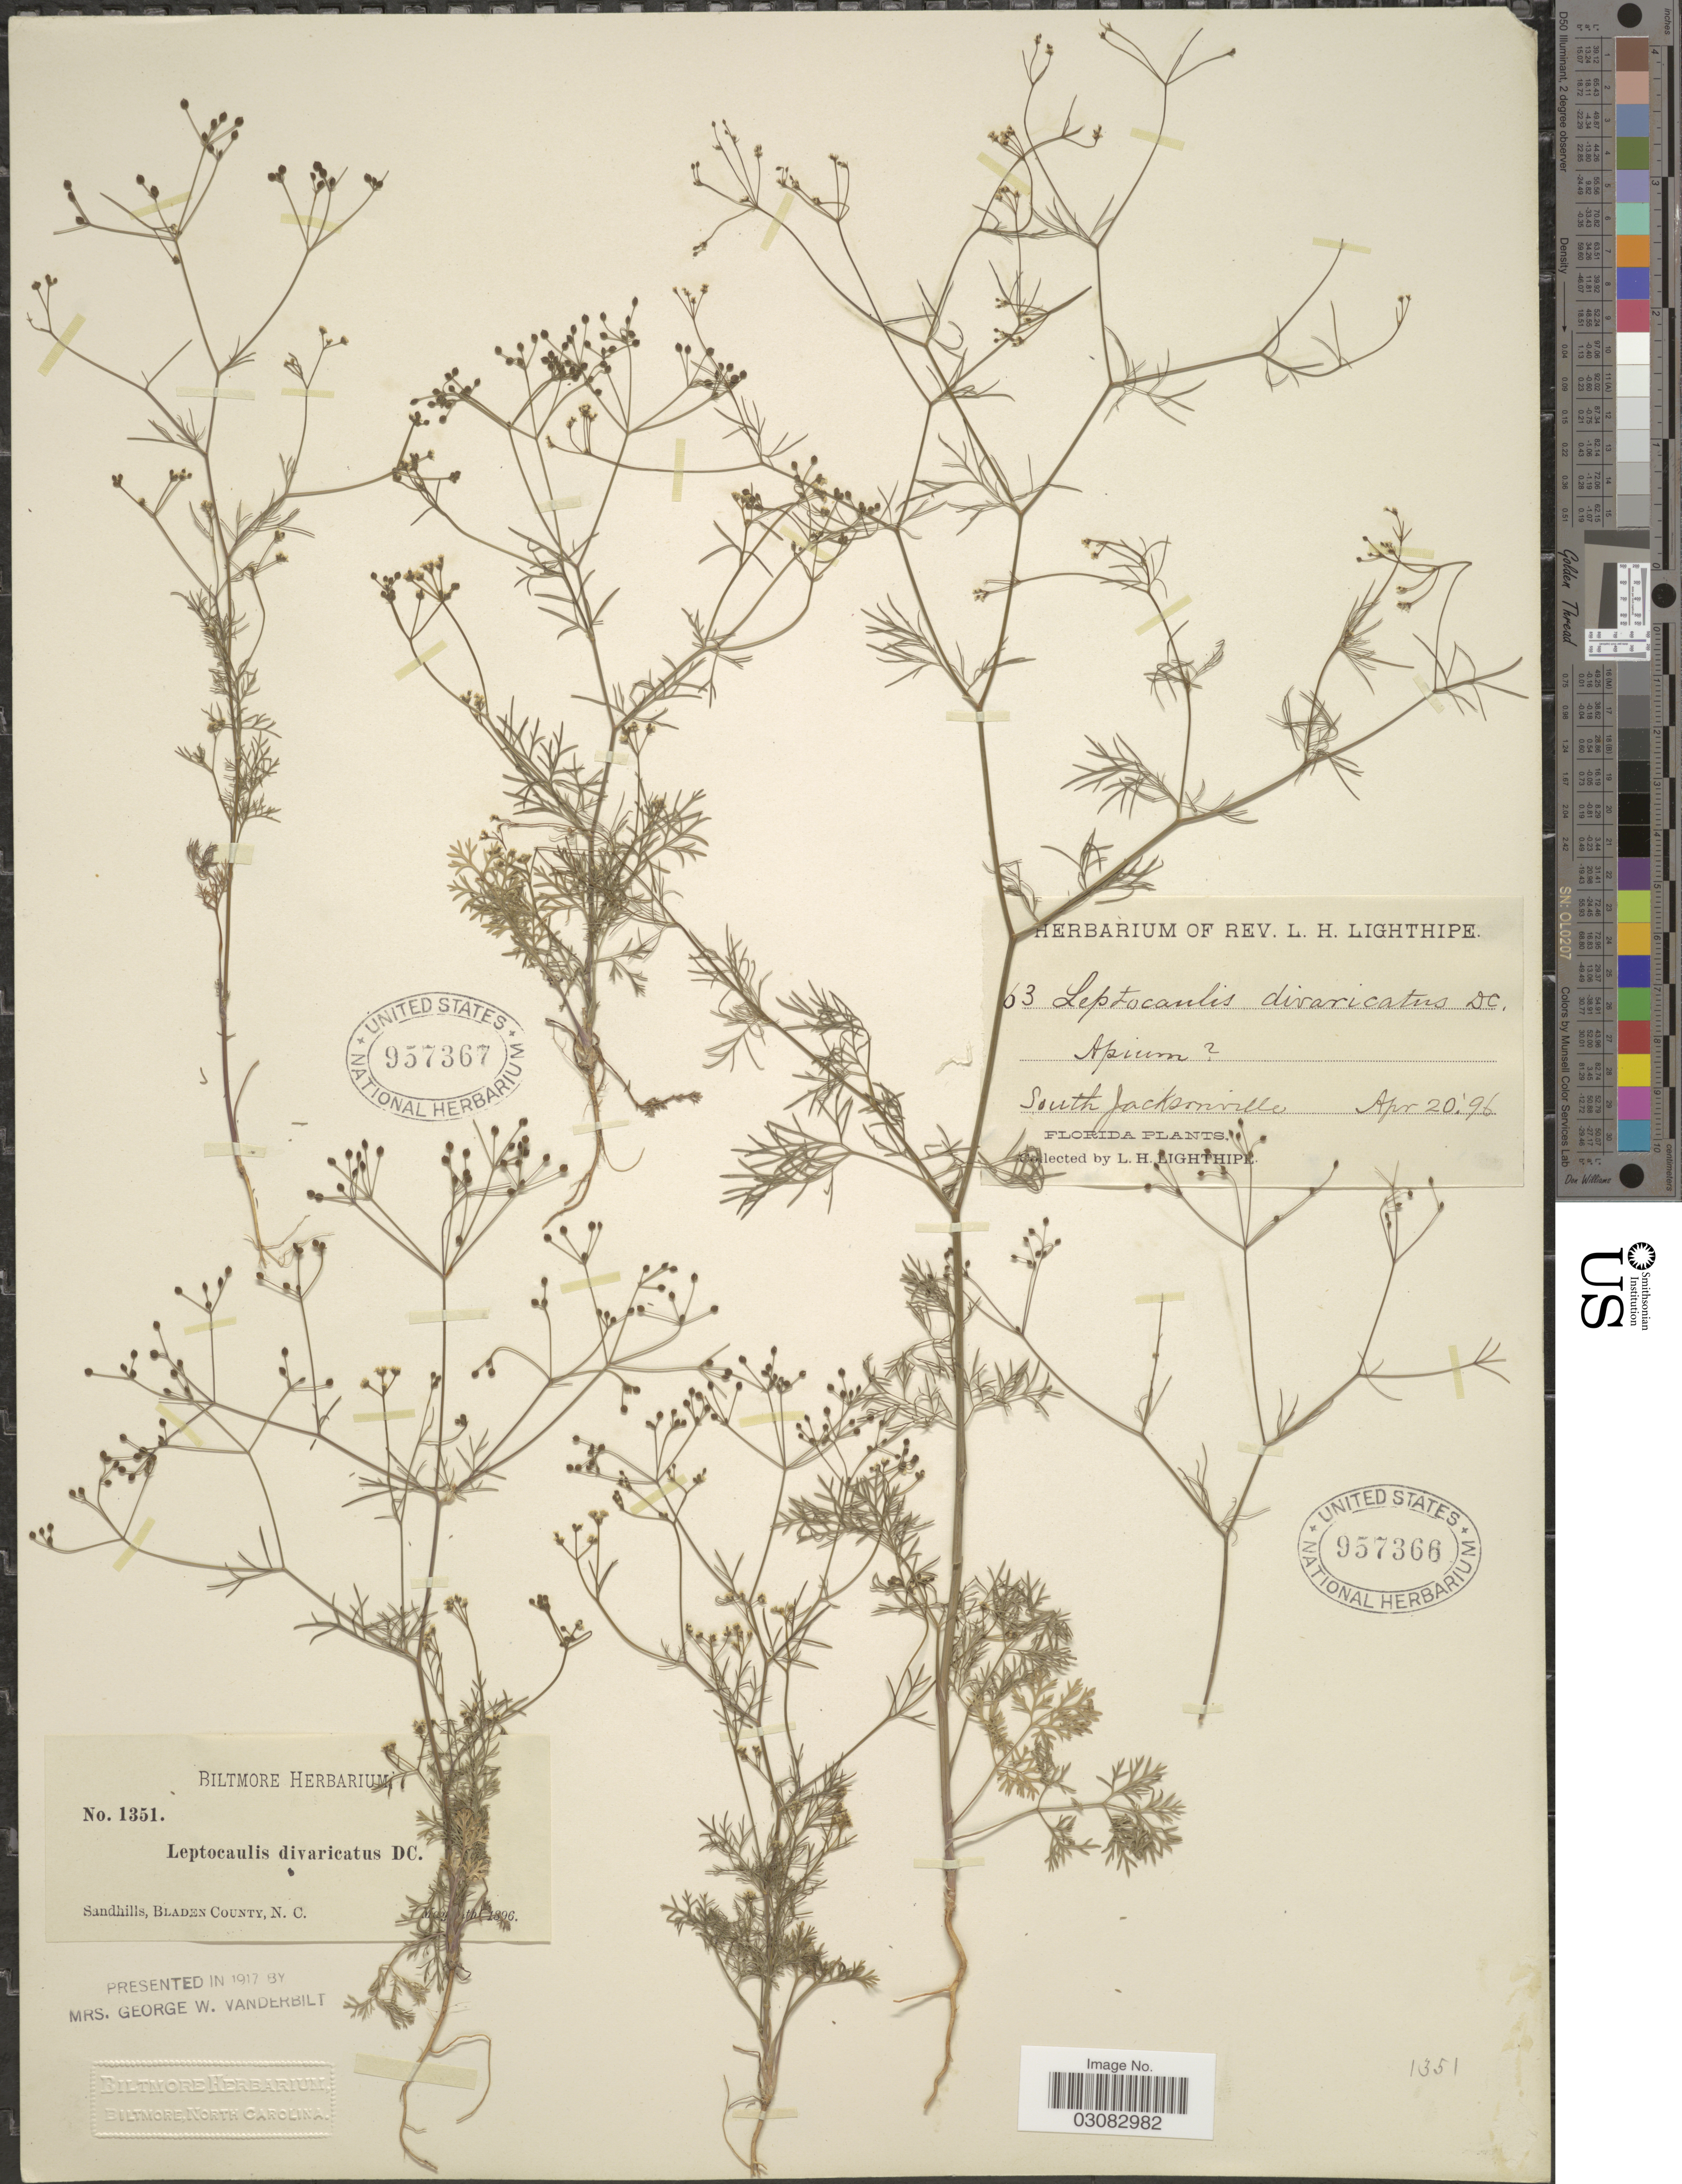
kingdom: Plantae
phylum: Tracheophyta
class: Magnoliopsida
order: Apiales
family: Apiaceae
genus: Spermolepis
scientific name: Spermolepis divaricata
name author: (Walter) Raf.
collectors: ex herb. Biltmore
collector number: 1351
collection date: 1896-05-04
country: United States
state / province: North Carolina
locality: Sandhills, Bladen County, N.C.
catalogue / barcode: US 957367